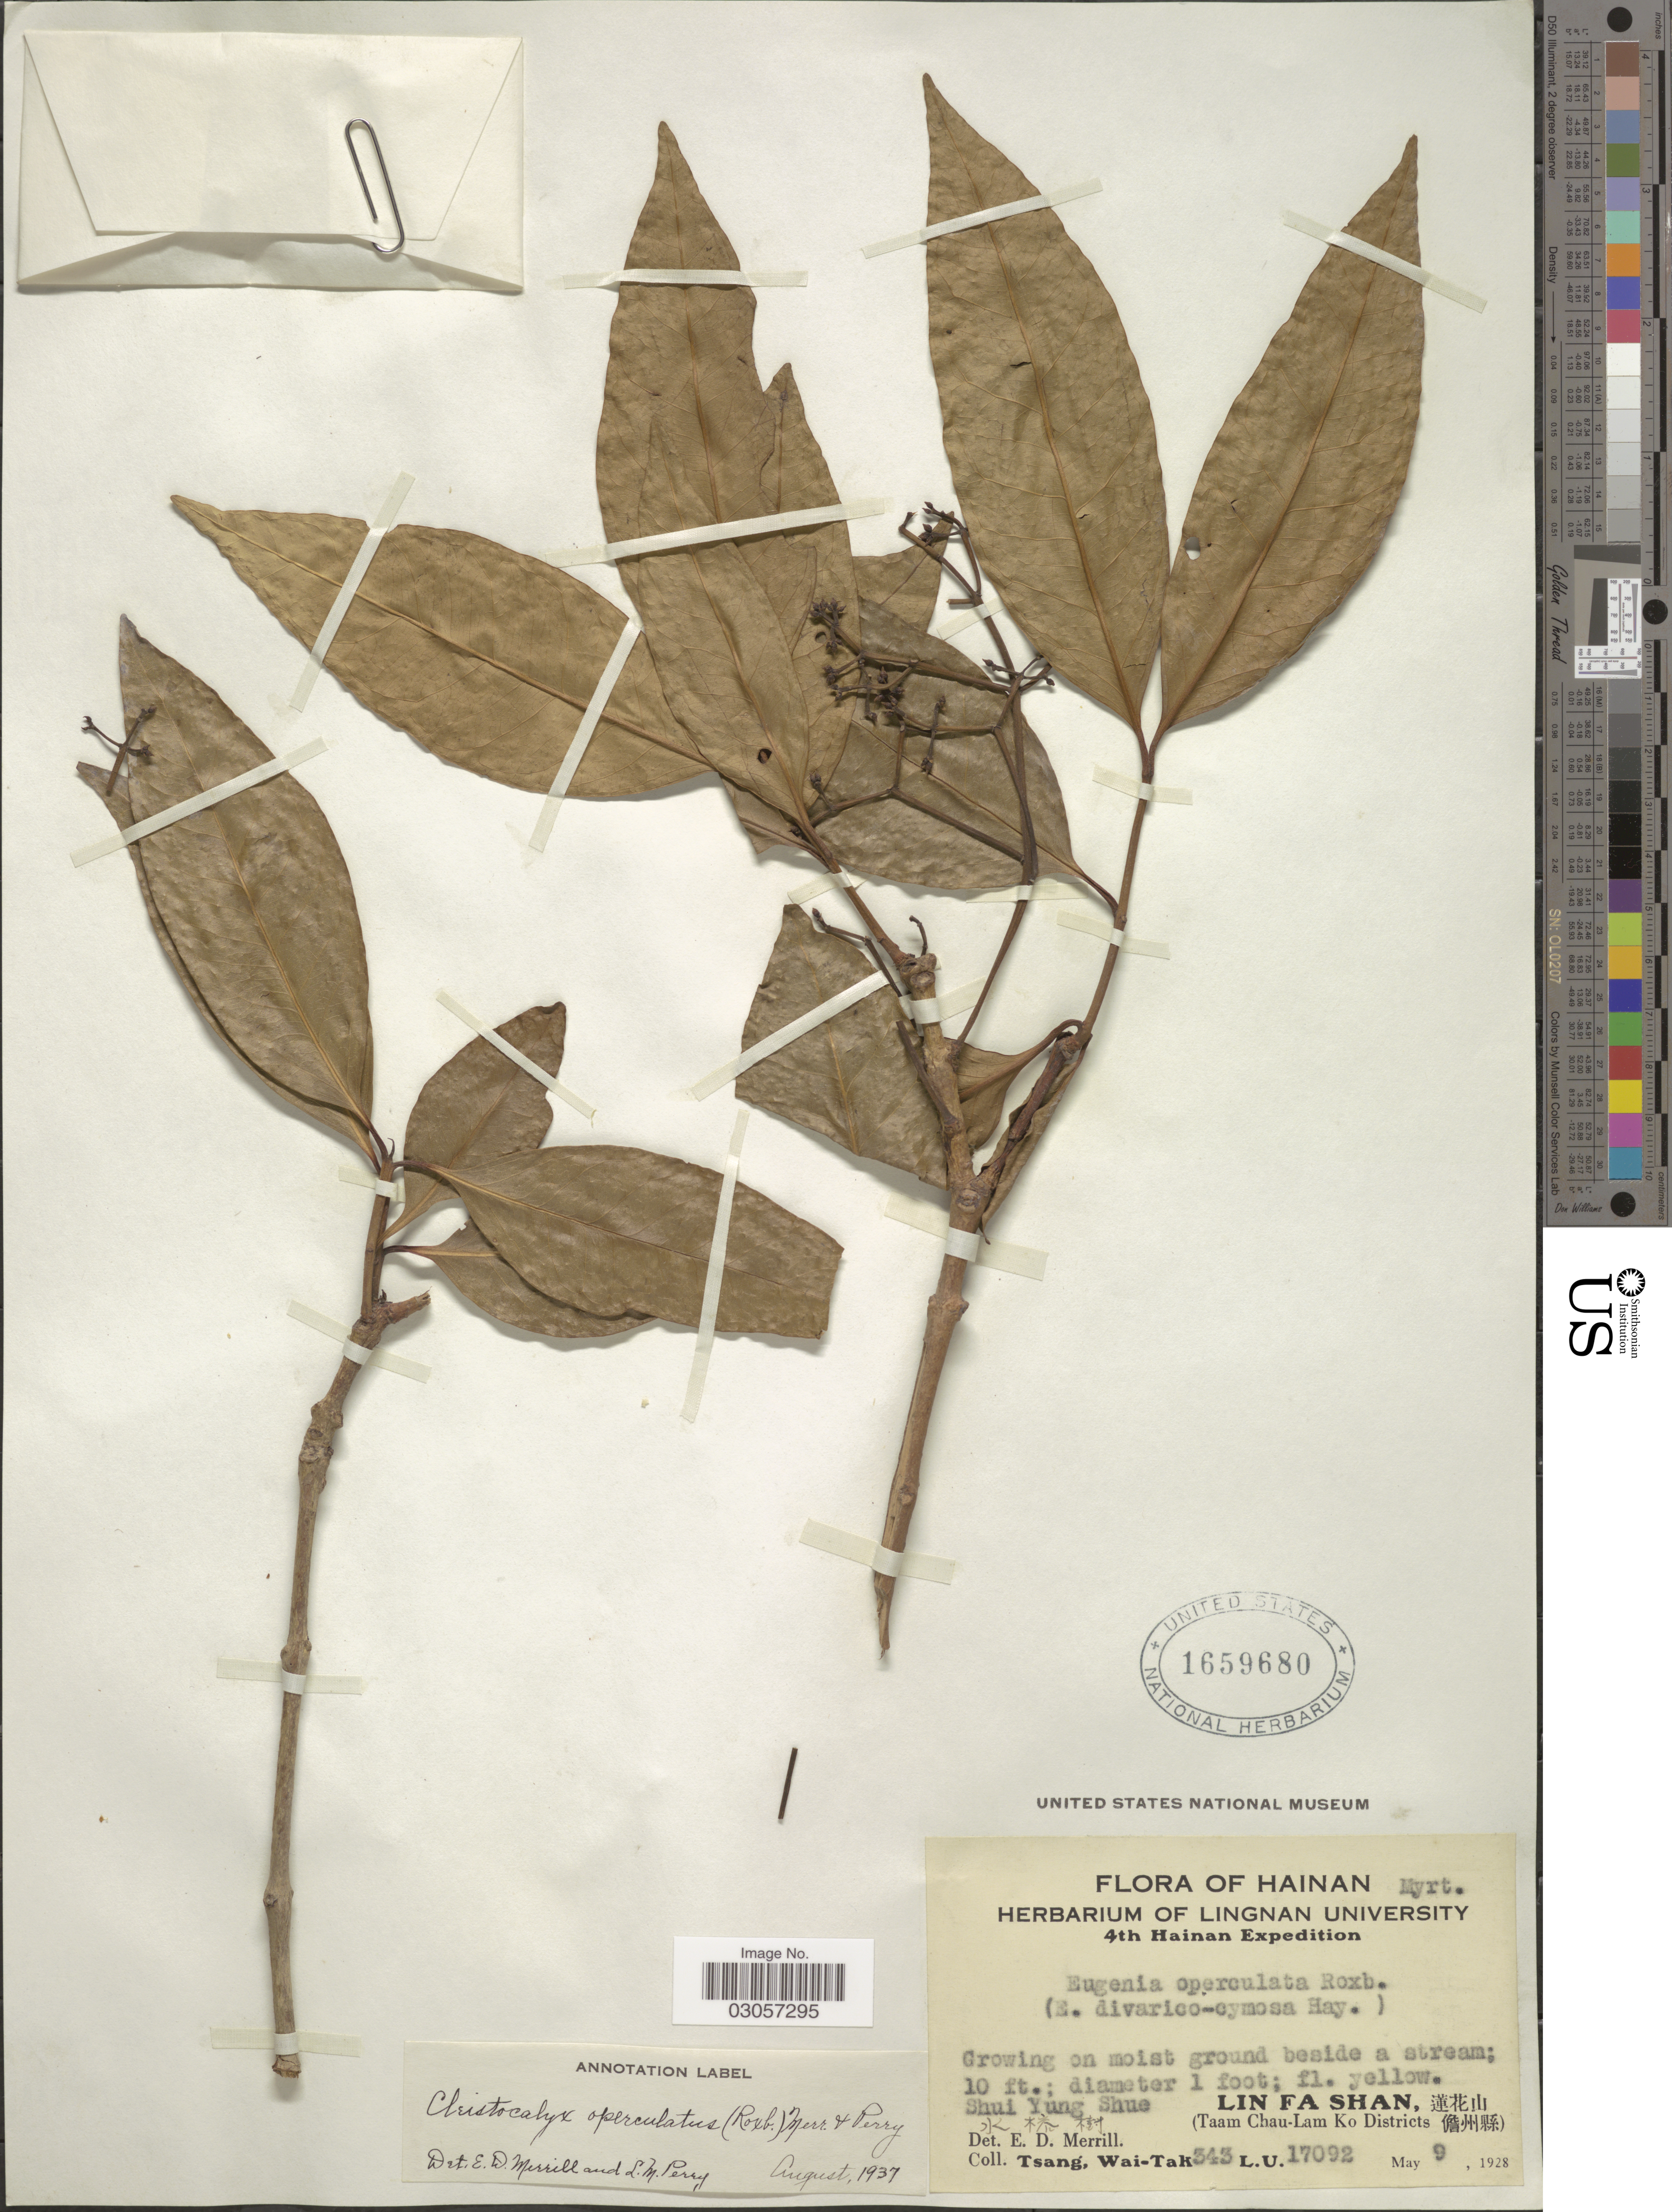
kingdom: Plantae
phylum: Tracheophyta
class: Magnoliopsida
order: Myrtales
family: Myrtaceae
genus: Syzygium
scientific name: Syzygium nervosum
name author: DC.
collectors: W. T. Tsang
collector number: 343/L.U. 17092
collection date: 1928-05-09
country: China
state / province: Hainan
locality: Lin Fa Shan, (Taam Chau-Lam Ko District), Shui Yung Shue.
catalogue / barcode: US 1659680